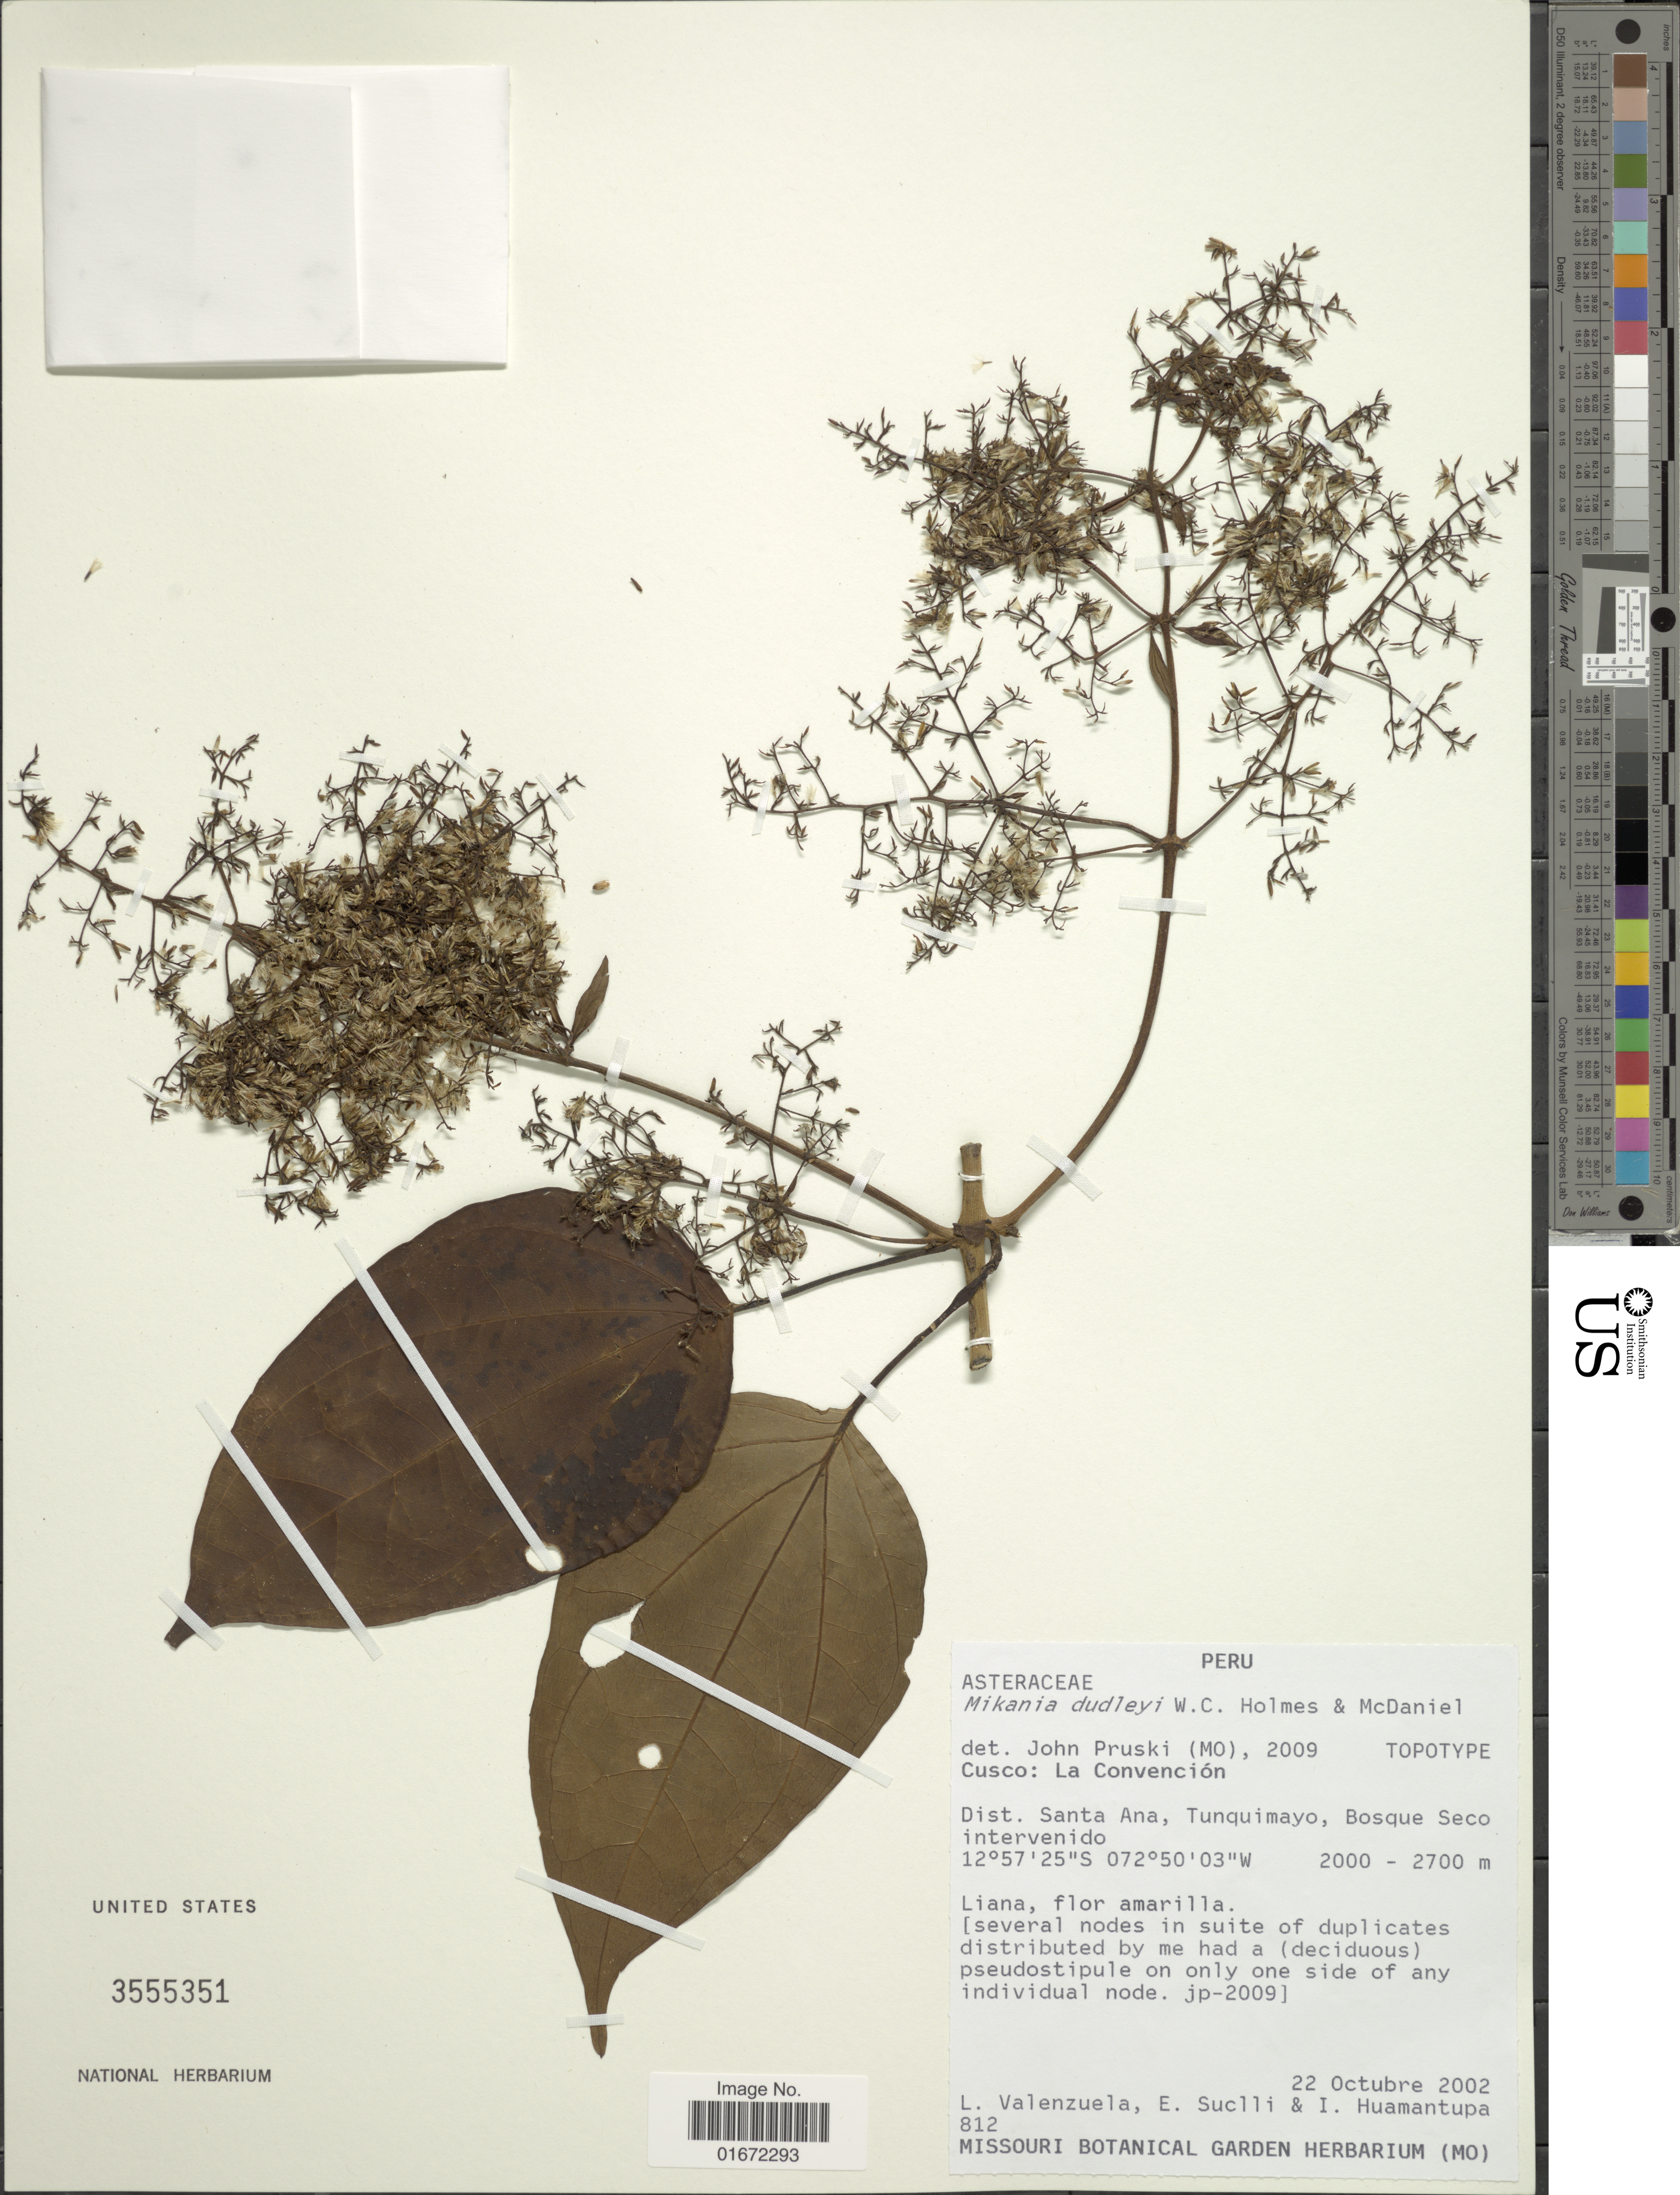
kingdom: Plantae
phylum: Tracheophyta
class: Magnoliopsida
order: Asterales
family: Asteraceae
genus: Mikania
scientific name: Mikania dudleyi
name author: W.C. Holmes & McDaniel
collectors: L. Valenzuela, E. Suclli & I. Huamantupa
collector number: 812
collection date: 2002-10-22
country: Peru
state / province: Cusco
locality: Cusco: La Convención. Dist. Santa Ana, Tunquimayo, Bosque Seco intervenido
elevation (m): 2000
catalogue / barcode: US 3555351